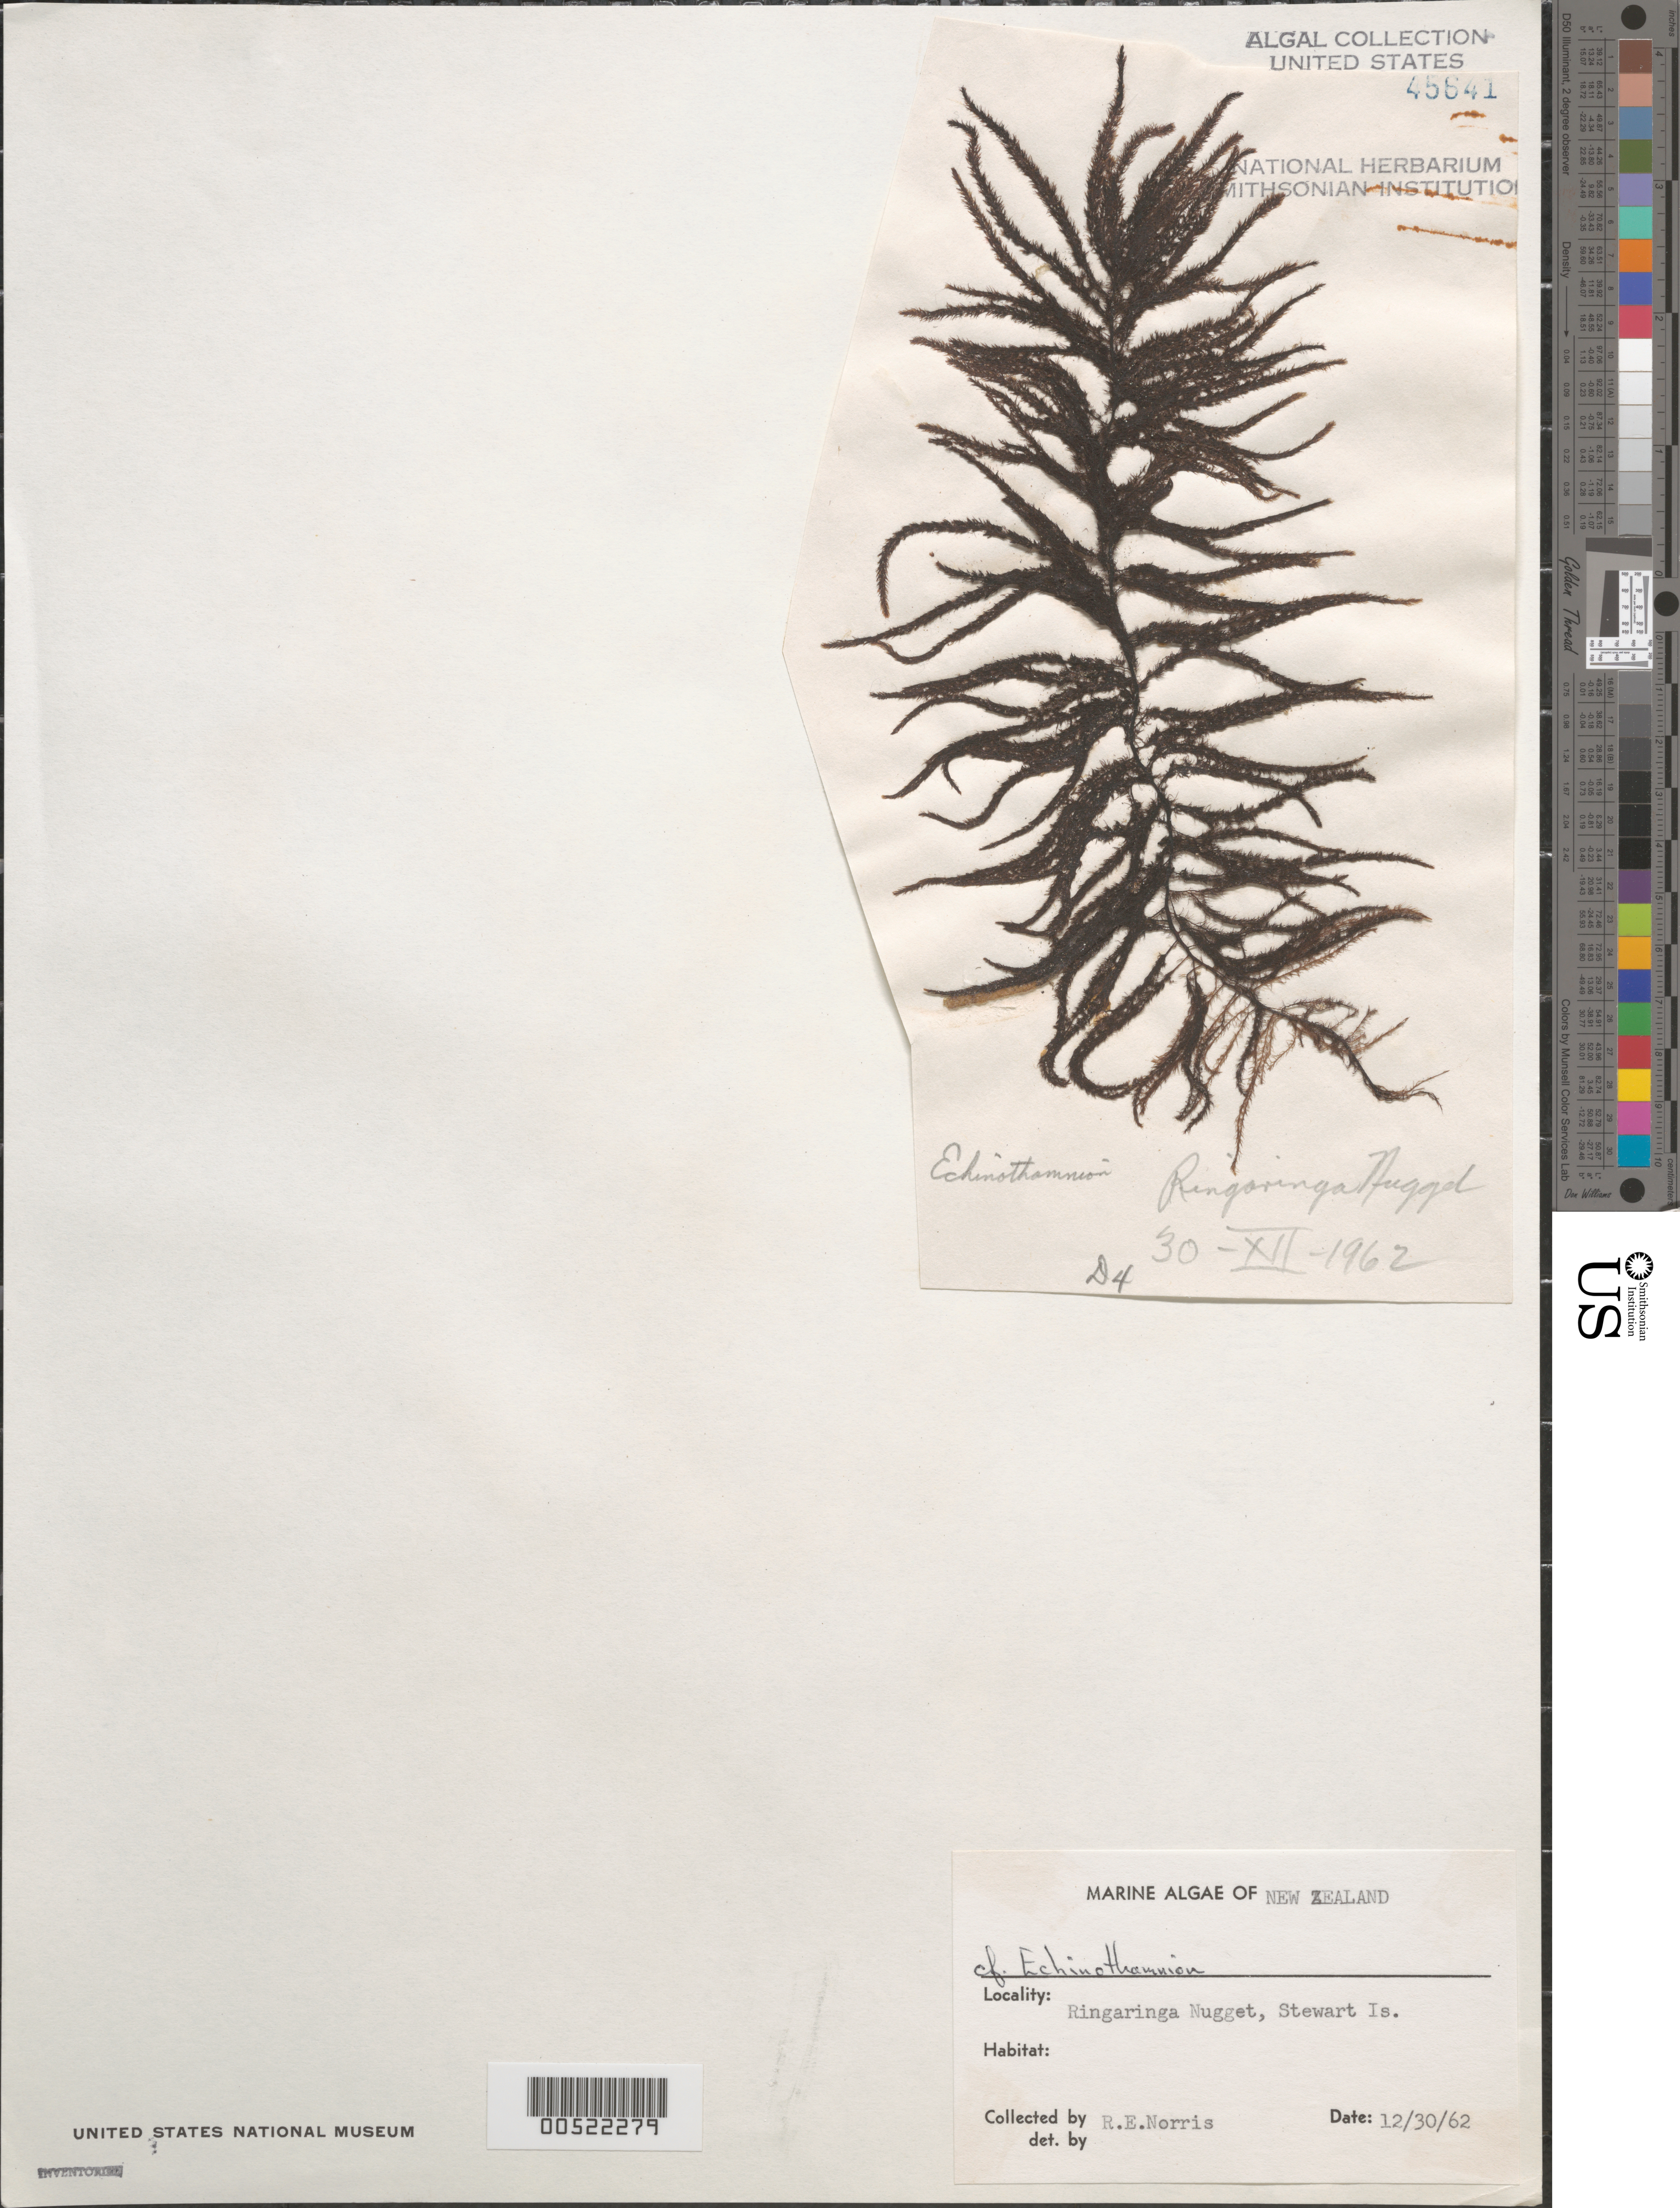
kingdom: Plantae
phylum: Rhodophyta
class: Florideophyceae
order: Ceramiales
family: Rhodomelaceae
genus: Echinothamnion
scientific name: Echinothamnion sp.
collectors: R. E. Norris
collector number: D4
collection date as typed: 30 Dec 1962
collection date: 1962-12-30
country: New Zealand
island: Stewart Island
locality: Ringaringa Nugget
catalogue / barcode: US 45641